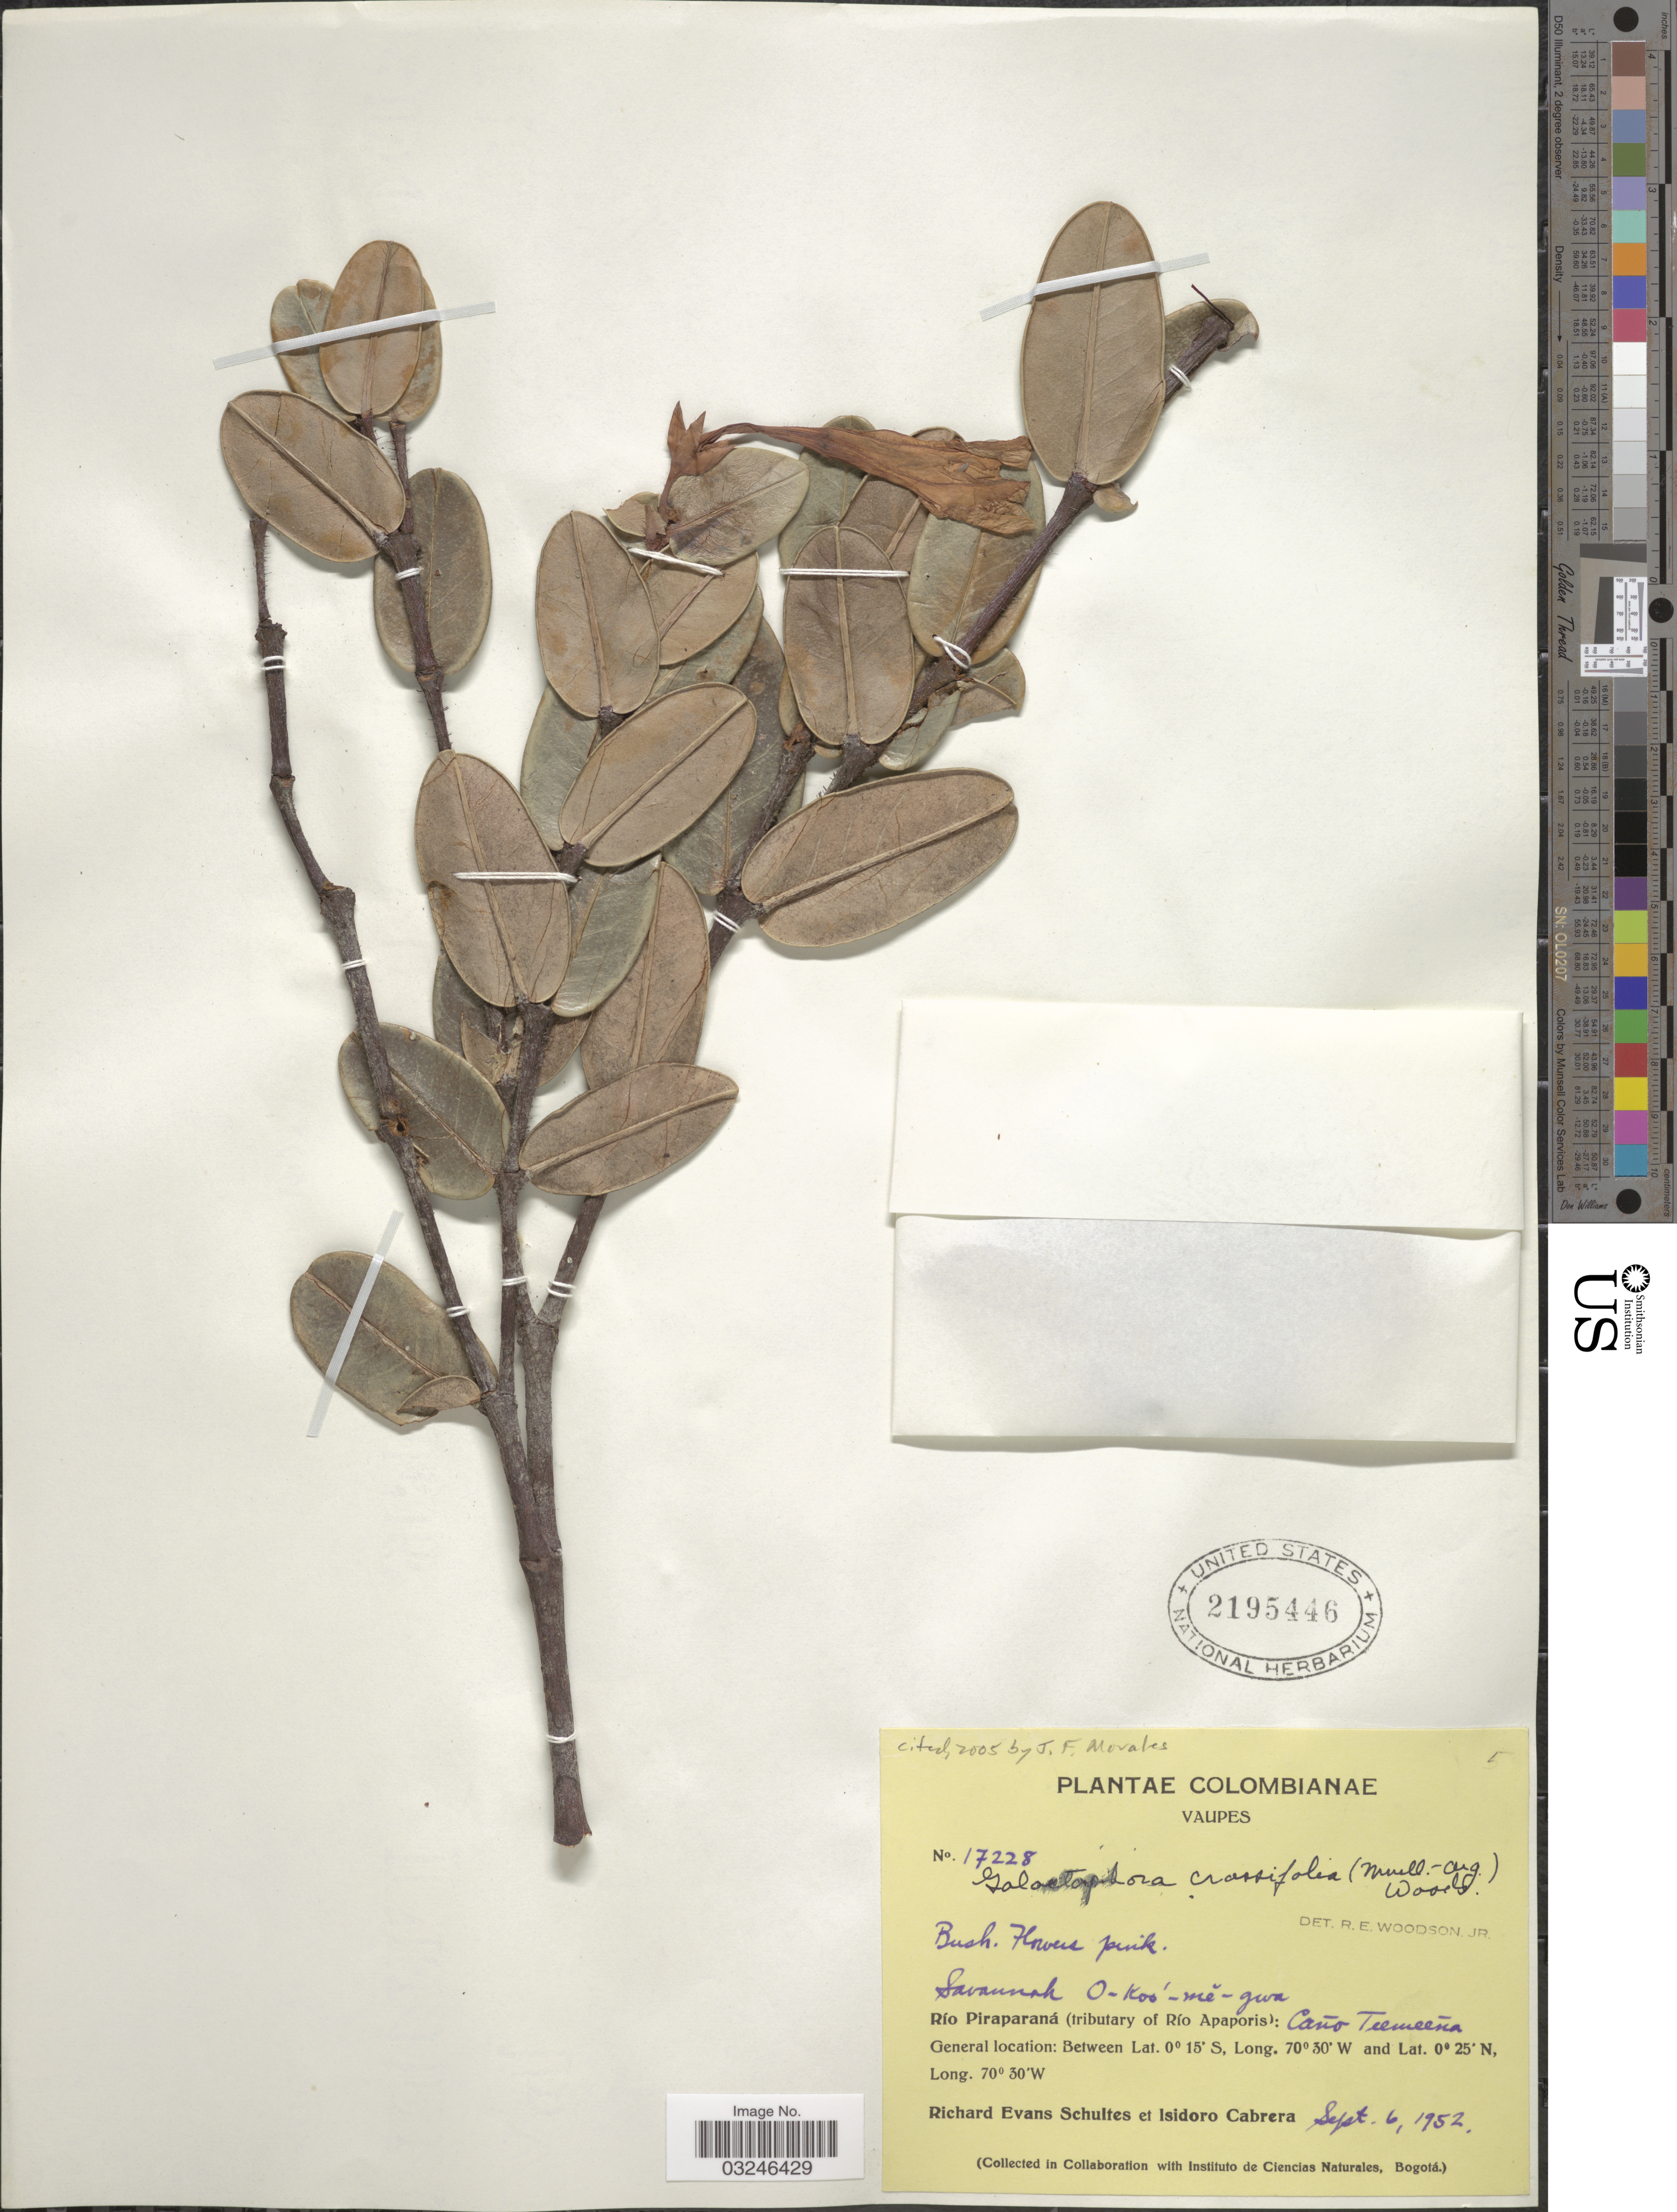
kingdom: Plantae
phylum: Tracheophyta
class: Magnoliopsida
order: Gentianales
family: Apocynaceae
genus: Galactophora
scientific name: Galactophora crassifolia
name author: (Müll. Arg.) Woodson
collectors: R. E. Schultes & I. Cabrera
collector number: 17228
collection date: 1952-09-06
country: Colombia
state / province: Vaupés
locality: Vaupes. Savannah O-Koo'- mě-gwa. Río Piraparaná (tributary of Río Apaporis): Caño Teemeeña.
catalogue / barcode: US 2195446